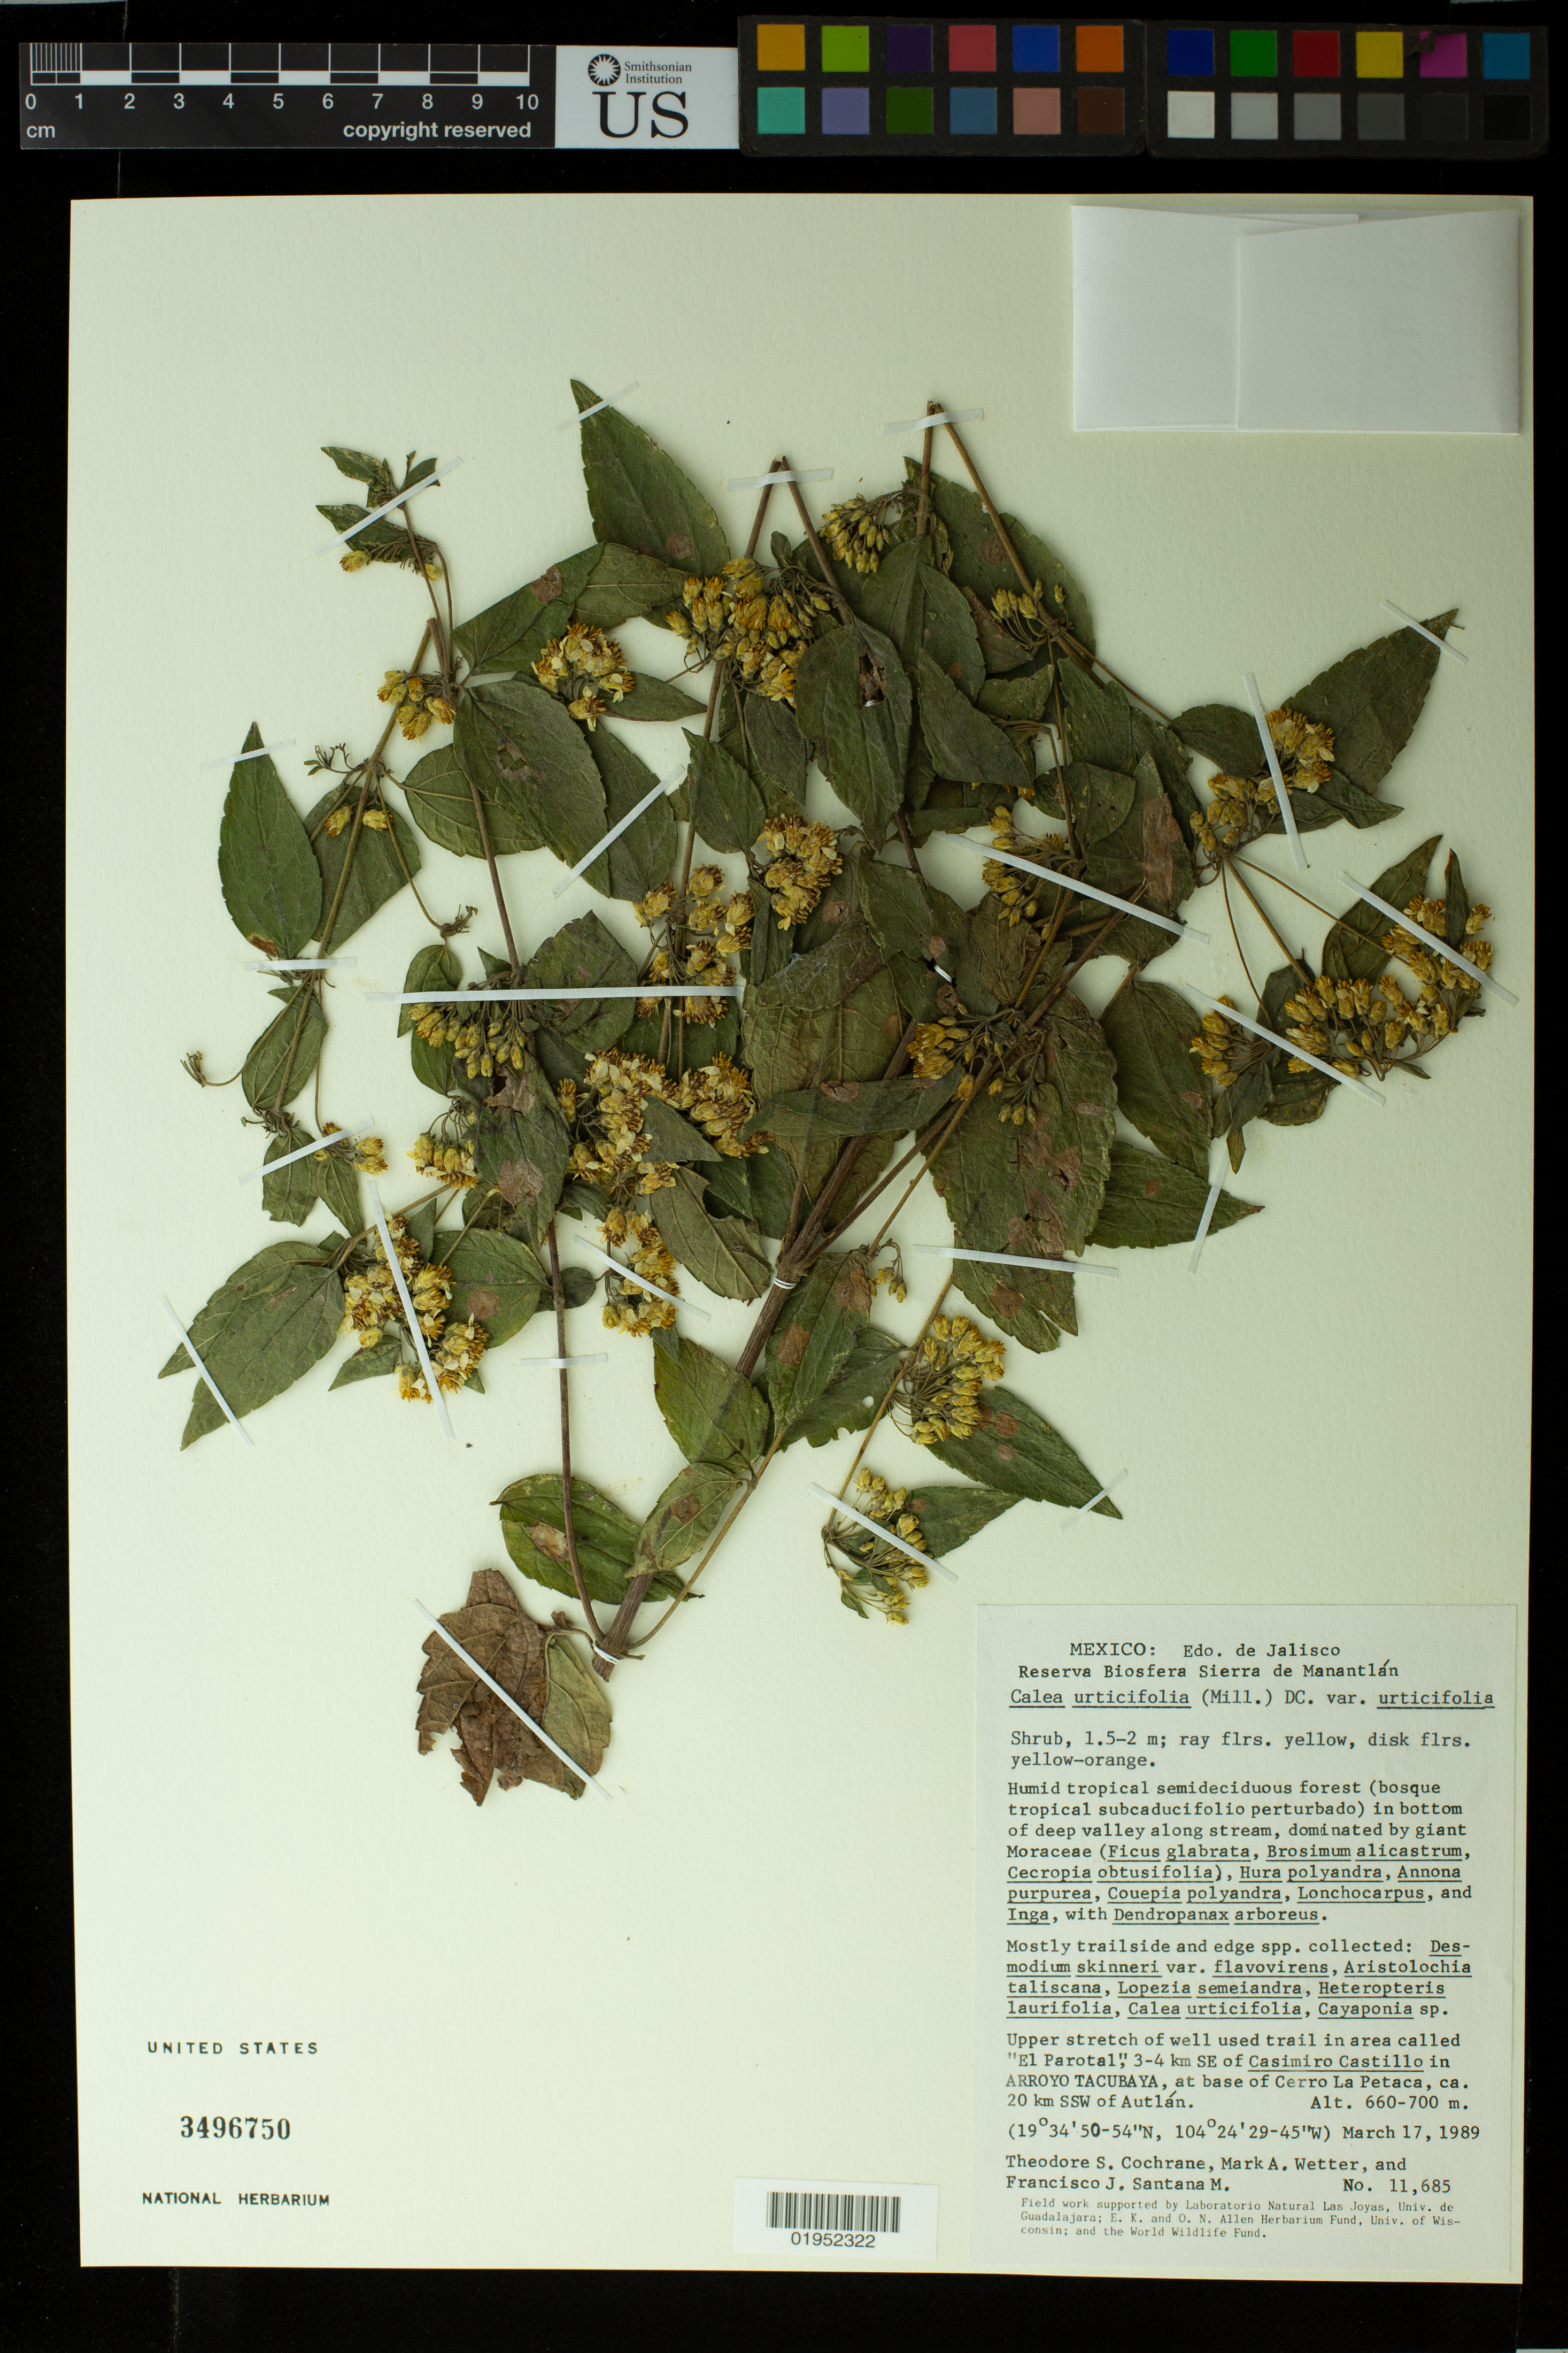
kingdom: Plantae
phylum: Tracheophyta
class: Magnoliopsida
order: Asterales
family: Asteraceae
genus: Calea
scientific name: Calea urticifolia var. urticifolia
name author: (Mill.) DC.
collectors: T. Cochrane, M. Wetter & F. J. Santana M.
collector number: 11685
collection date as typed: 17 Mar 1989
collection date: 1989-03-17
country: Mexico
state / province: Jalisco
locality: Jalisco: Reserva Biosfera Sierra de Manantlán, 3-4 km SE of Casimiro Castillo in Arroyo Tacubaya, at base of Cerro La Petaca, ca. 20 km SSW of Autlán.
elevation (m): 660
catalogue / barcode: US 3496750